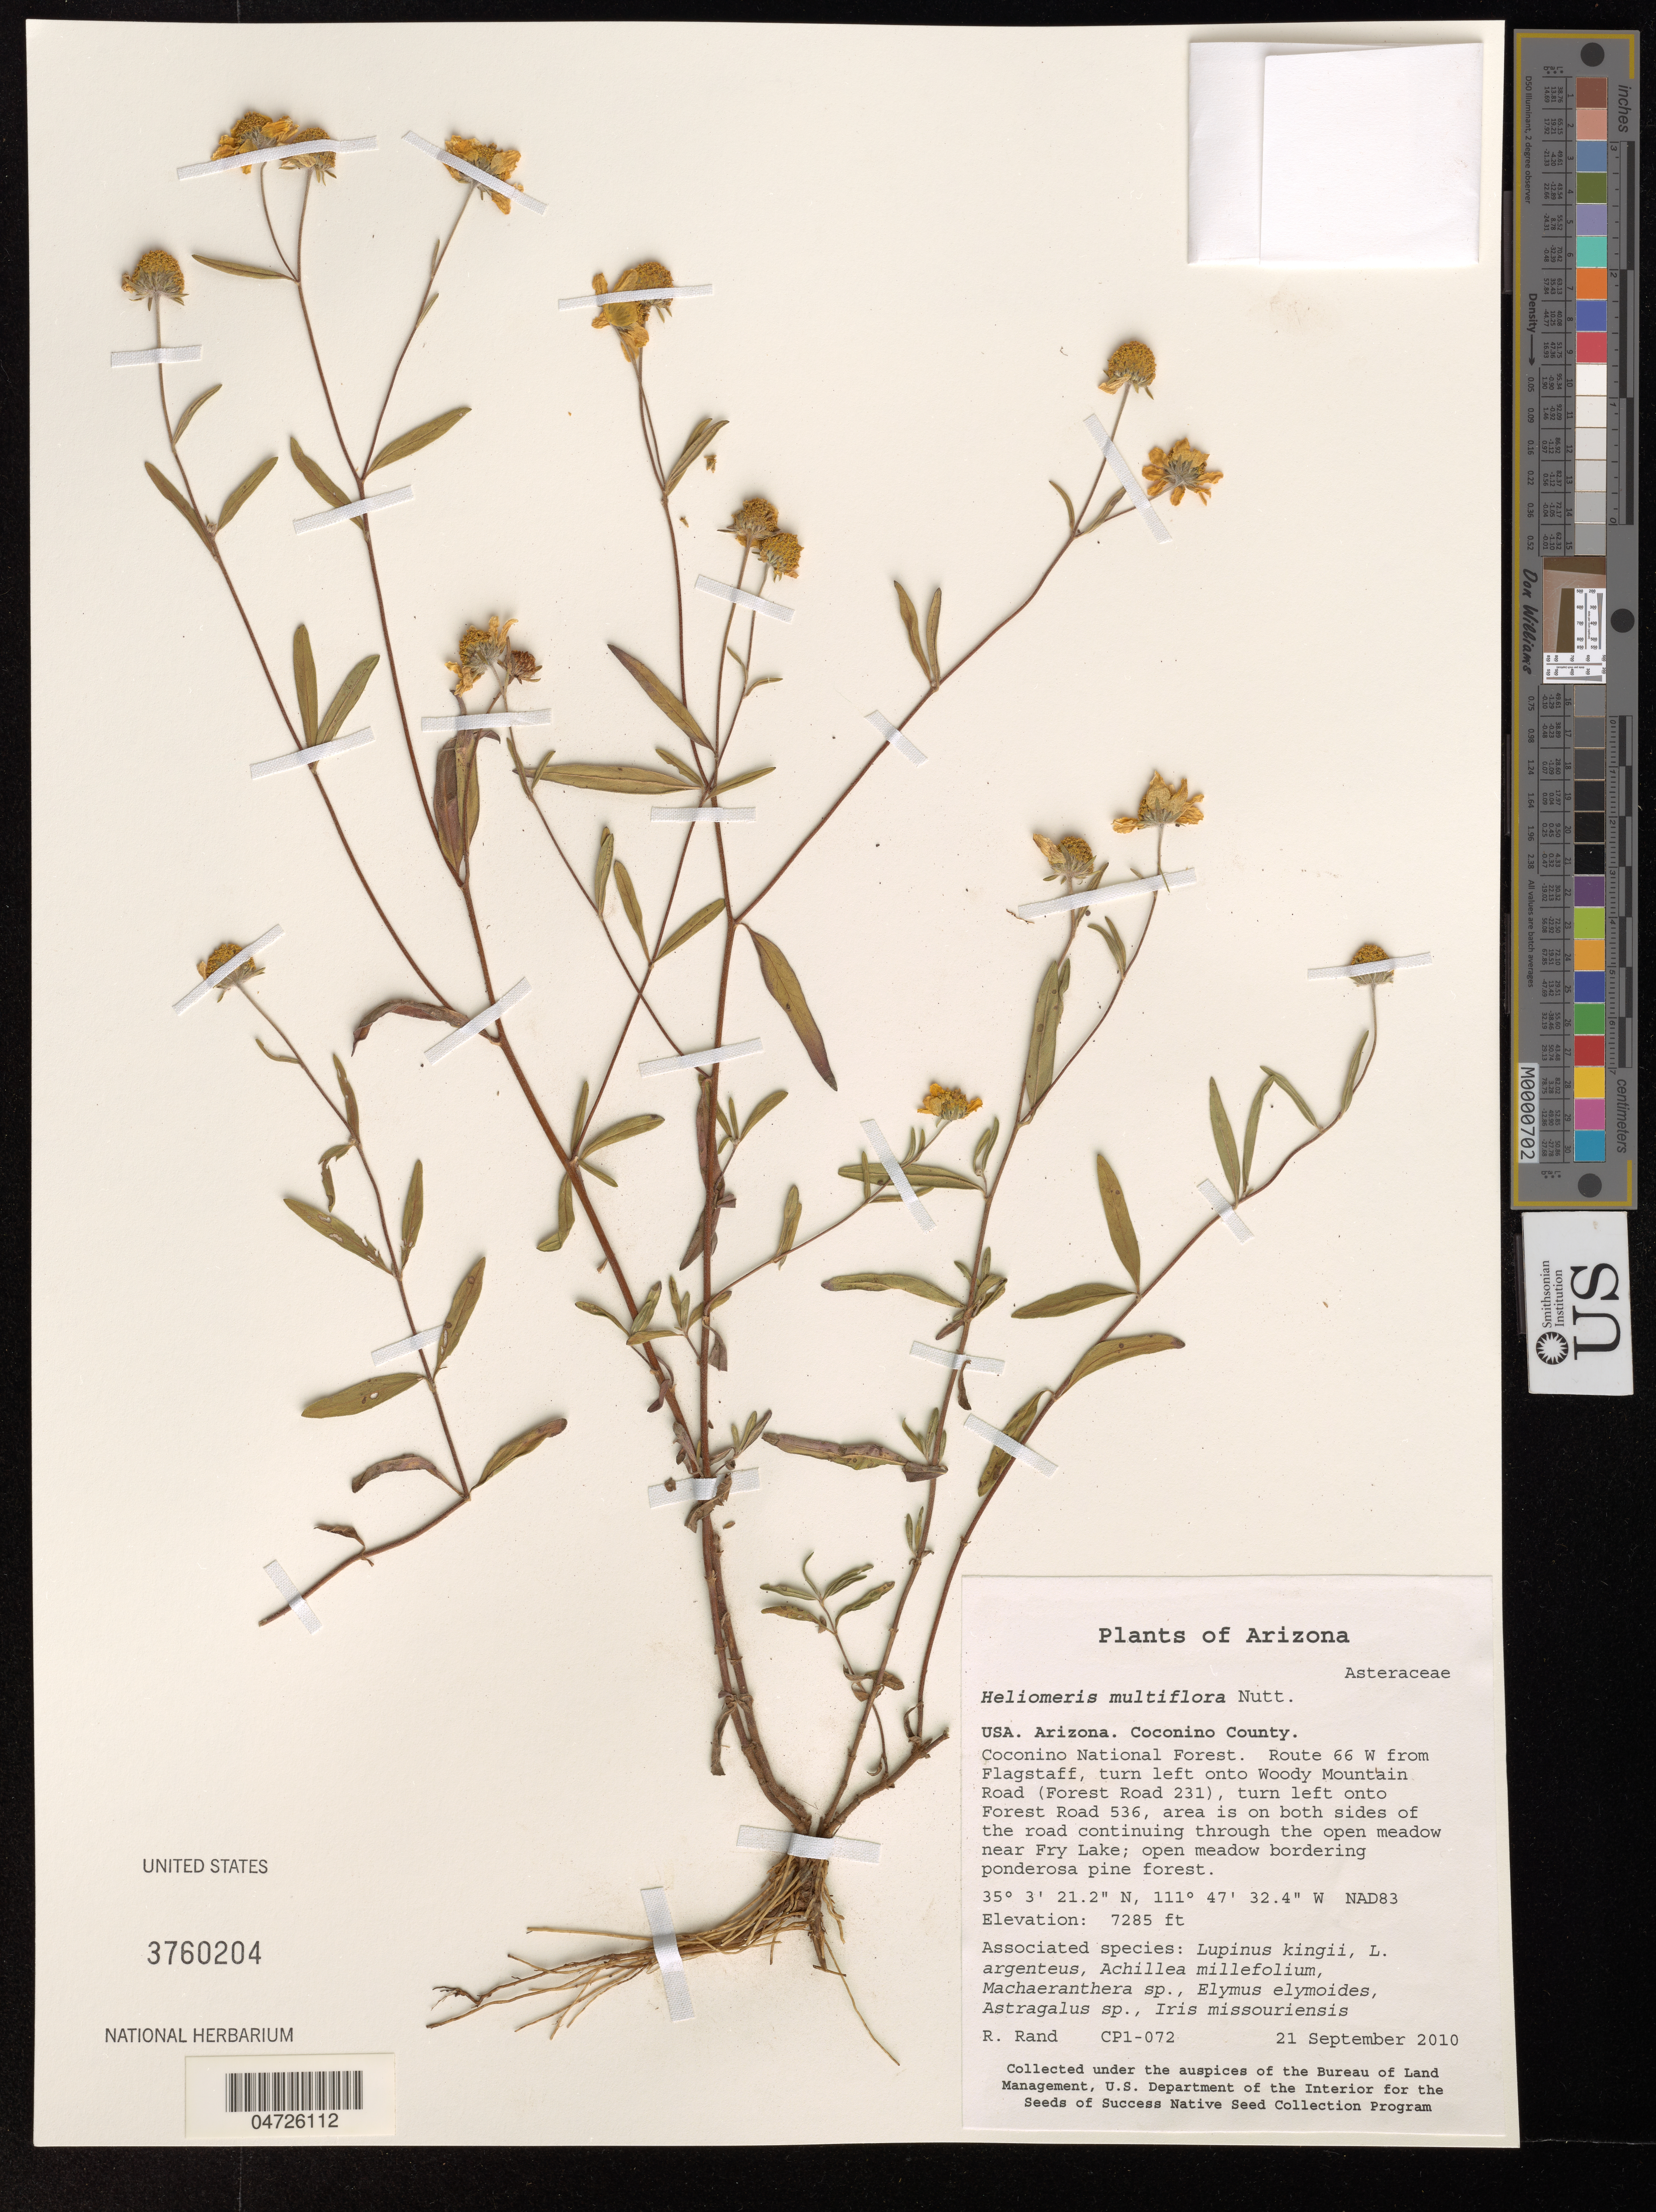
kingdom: Plantae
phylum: Tracheophyta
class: Magnoliopsida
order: Asterales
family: Asteraceae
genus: Heliomeris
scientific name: Heliomeris multiflora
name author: Nutt.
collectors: R. Rand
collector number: CP1-072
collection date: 2010-09-21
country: United States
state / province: Arizona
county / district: Coconino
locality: Coconino County. Coconino National Forest. Route 66 W from Flagstaff, turn left onto Woody Mountain Road (Forest Road 231), turn left onto Forest Road 536, area is on both sides of the road continuing through the open meadow near Fry Lake. NAD83.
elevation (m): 2220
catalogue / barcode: US 3760204